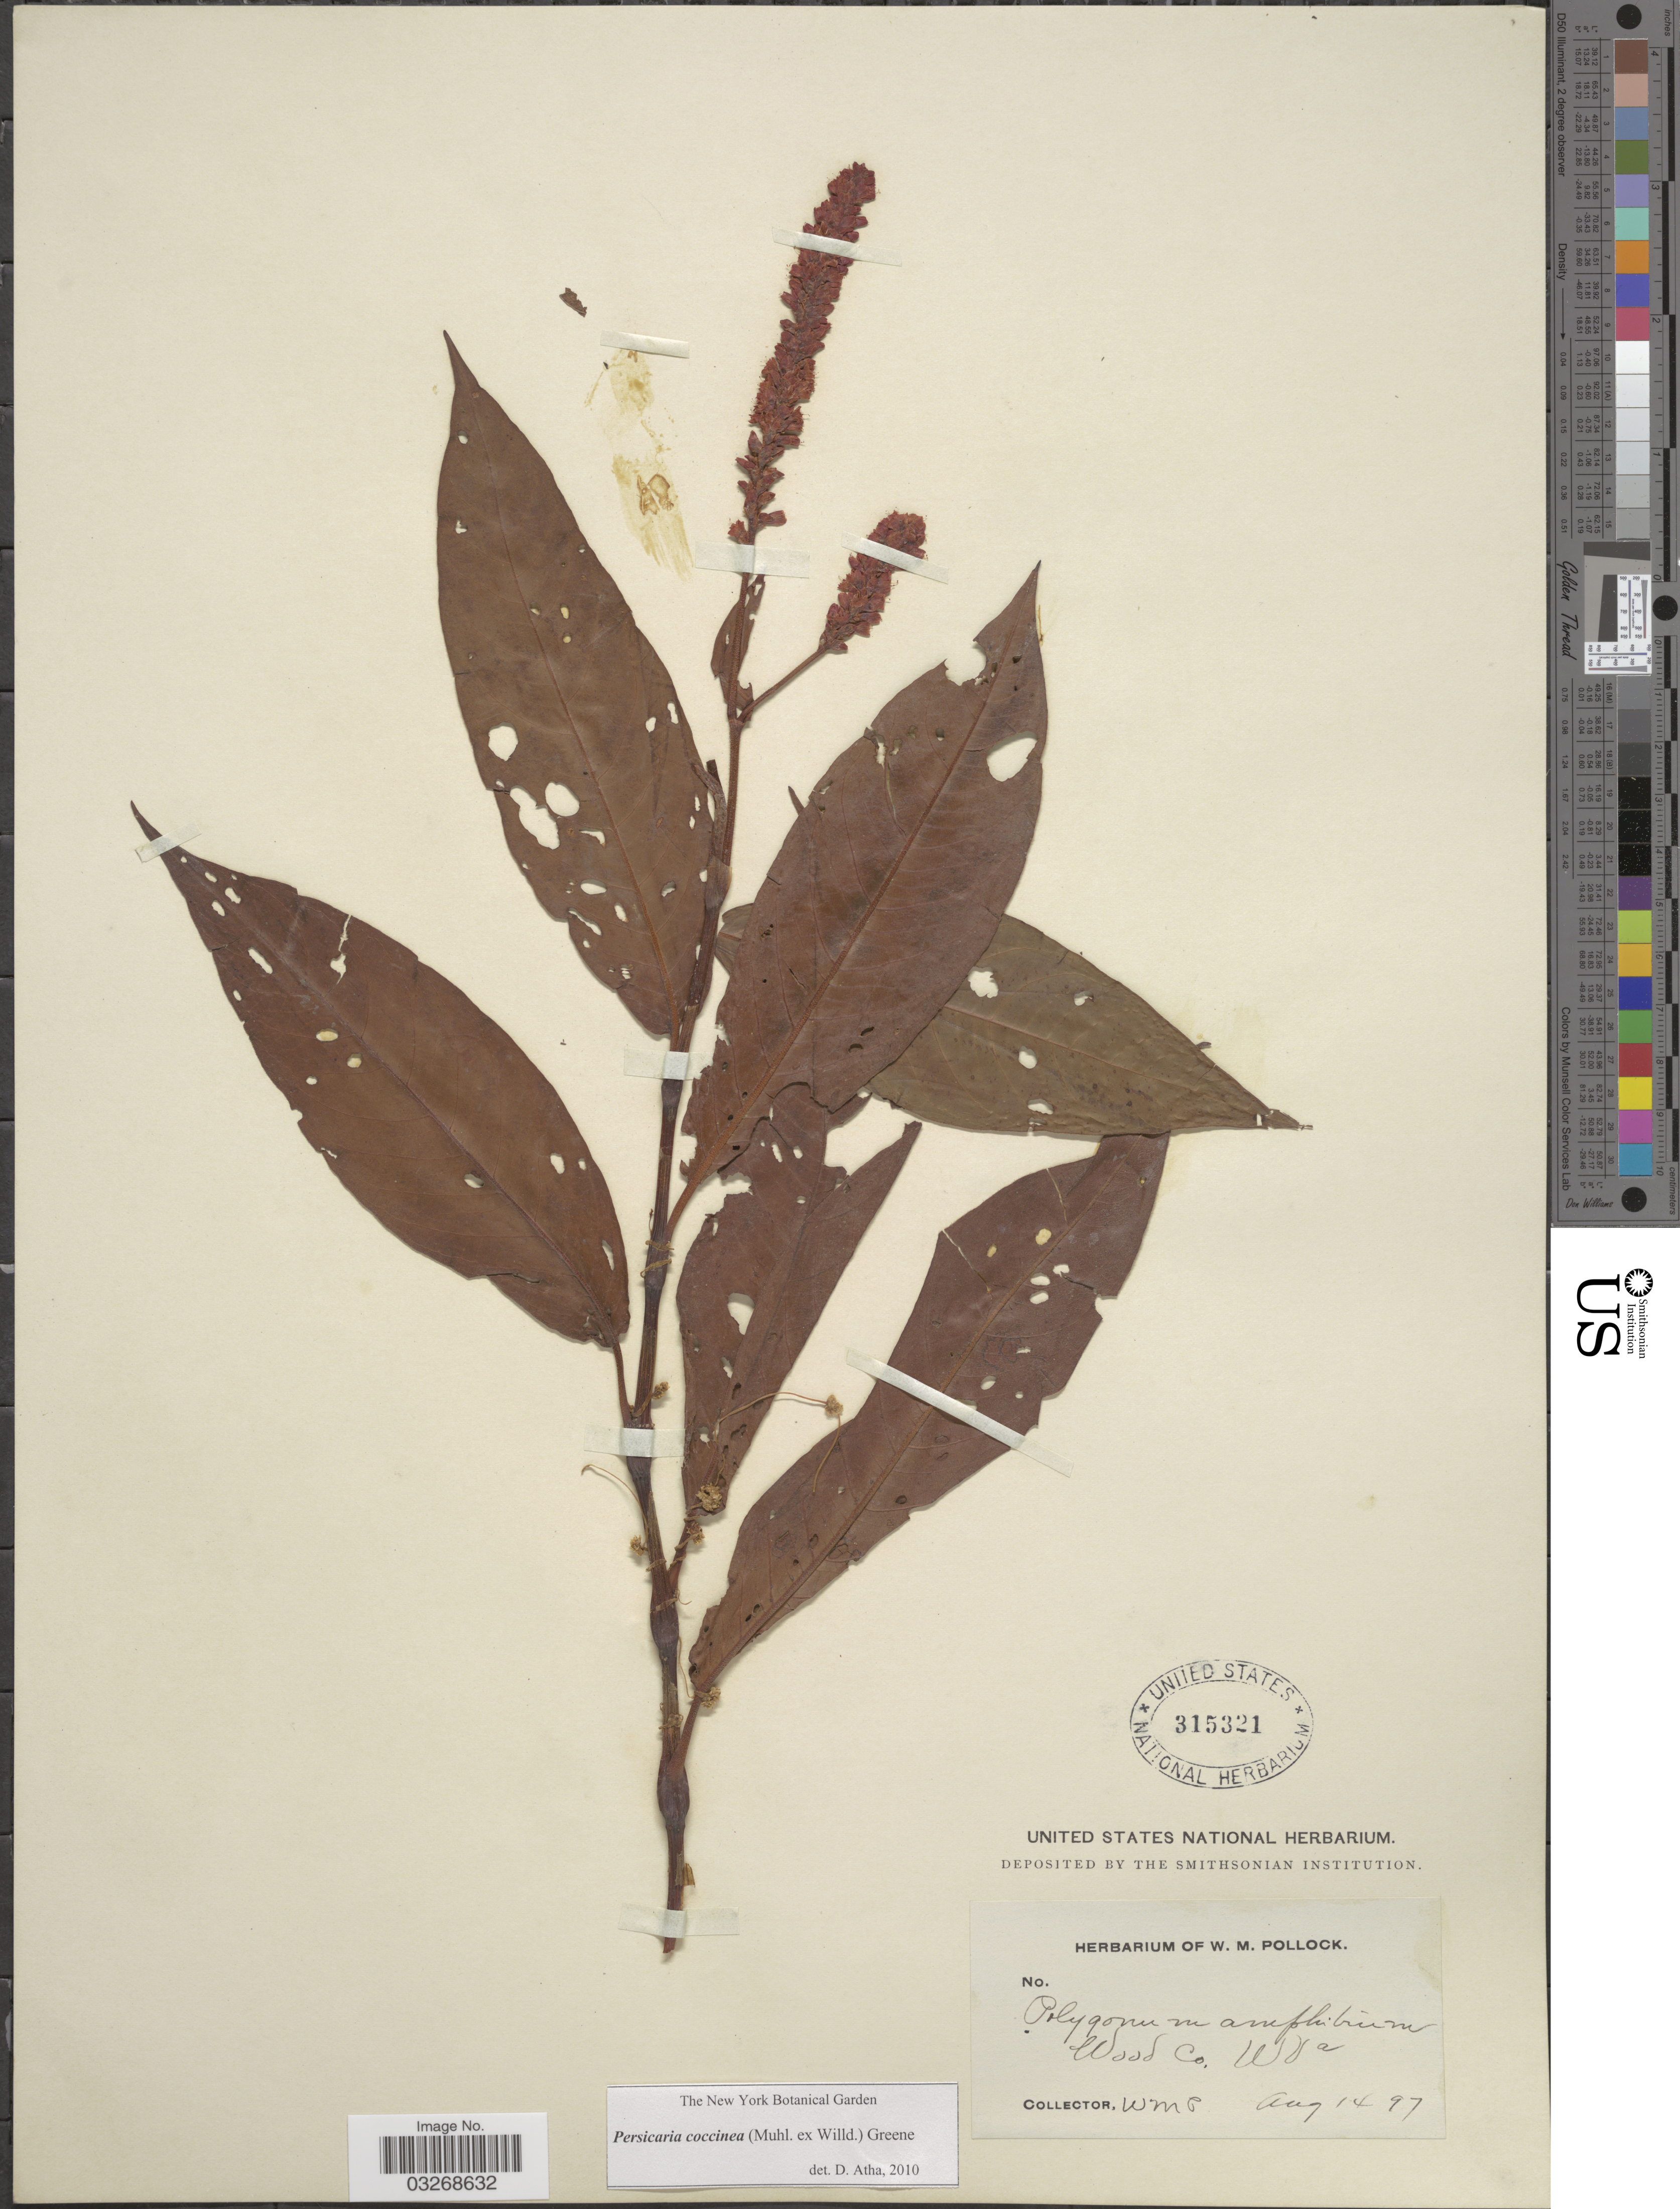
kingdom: Plantae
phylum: Tracheophyta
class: Magnoliopsida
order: Caryophyllales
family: Polygonaceae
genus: Persicaria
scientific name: Persicaria coccinea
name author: (Muhl. ex Willd.) Greene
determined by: Atha, D. E.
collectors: W. M. Pollock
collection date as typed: Transcribed d/m/y: 14/8/97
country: United States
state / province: West Virginia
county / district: Wood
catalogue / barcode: US 315321